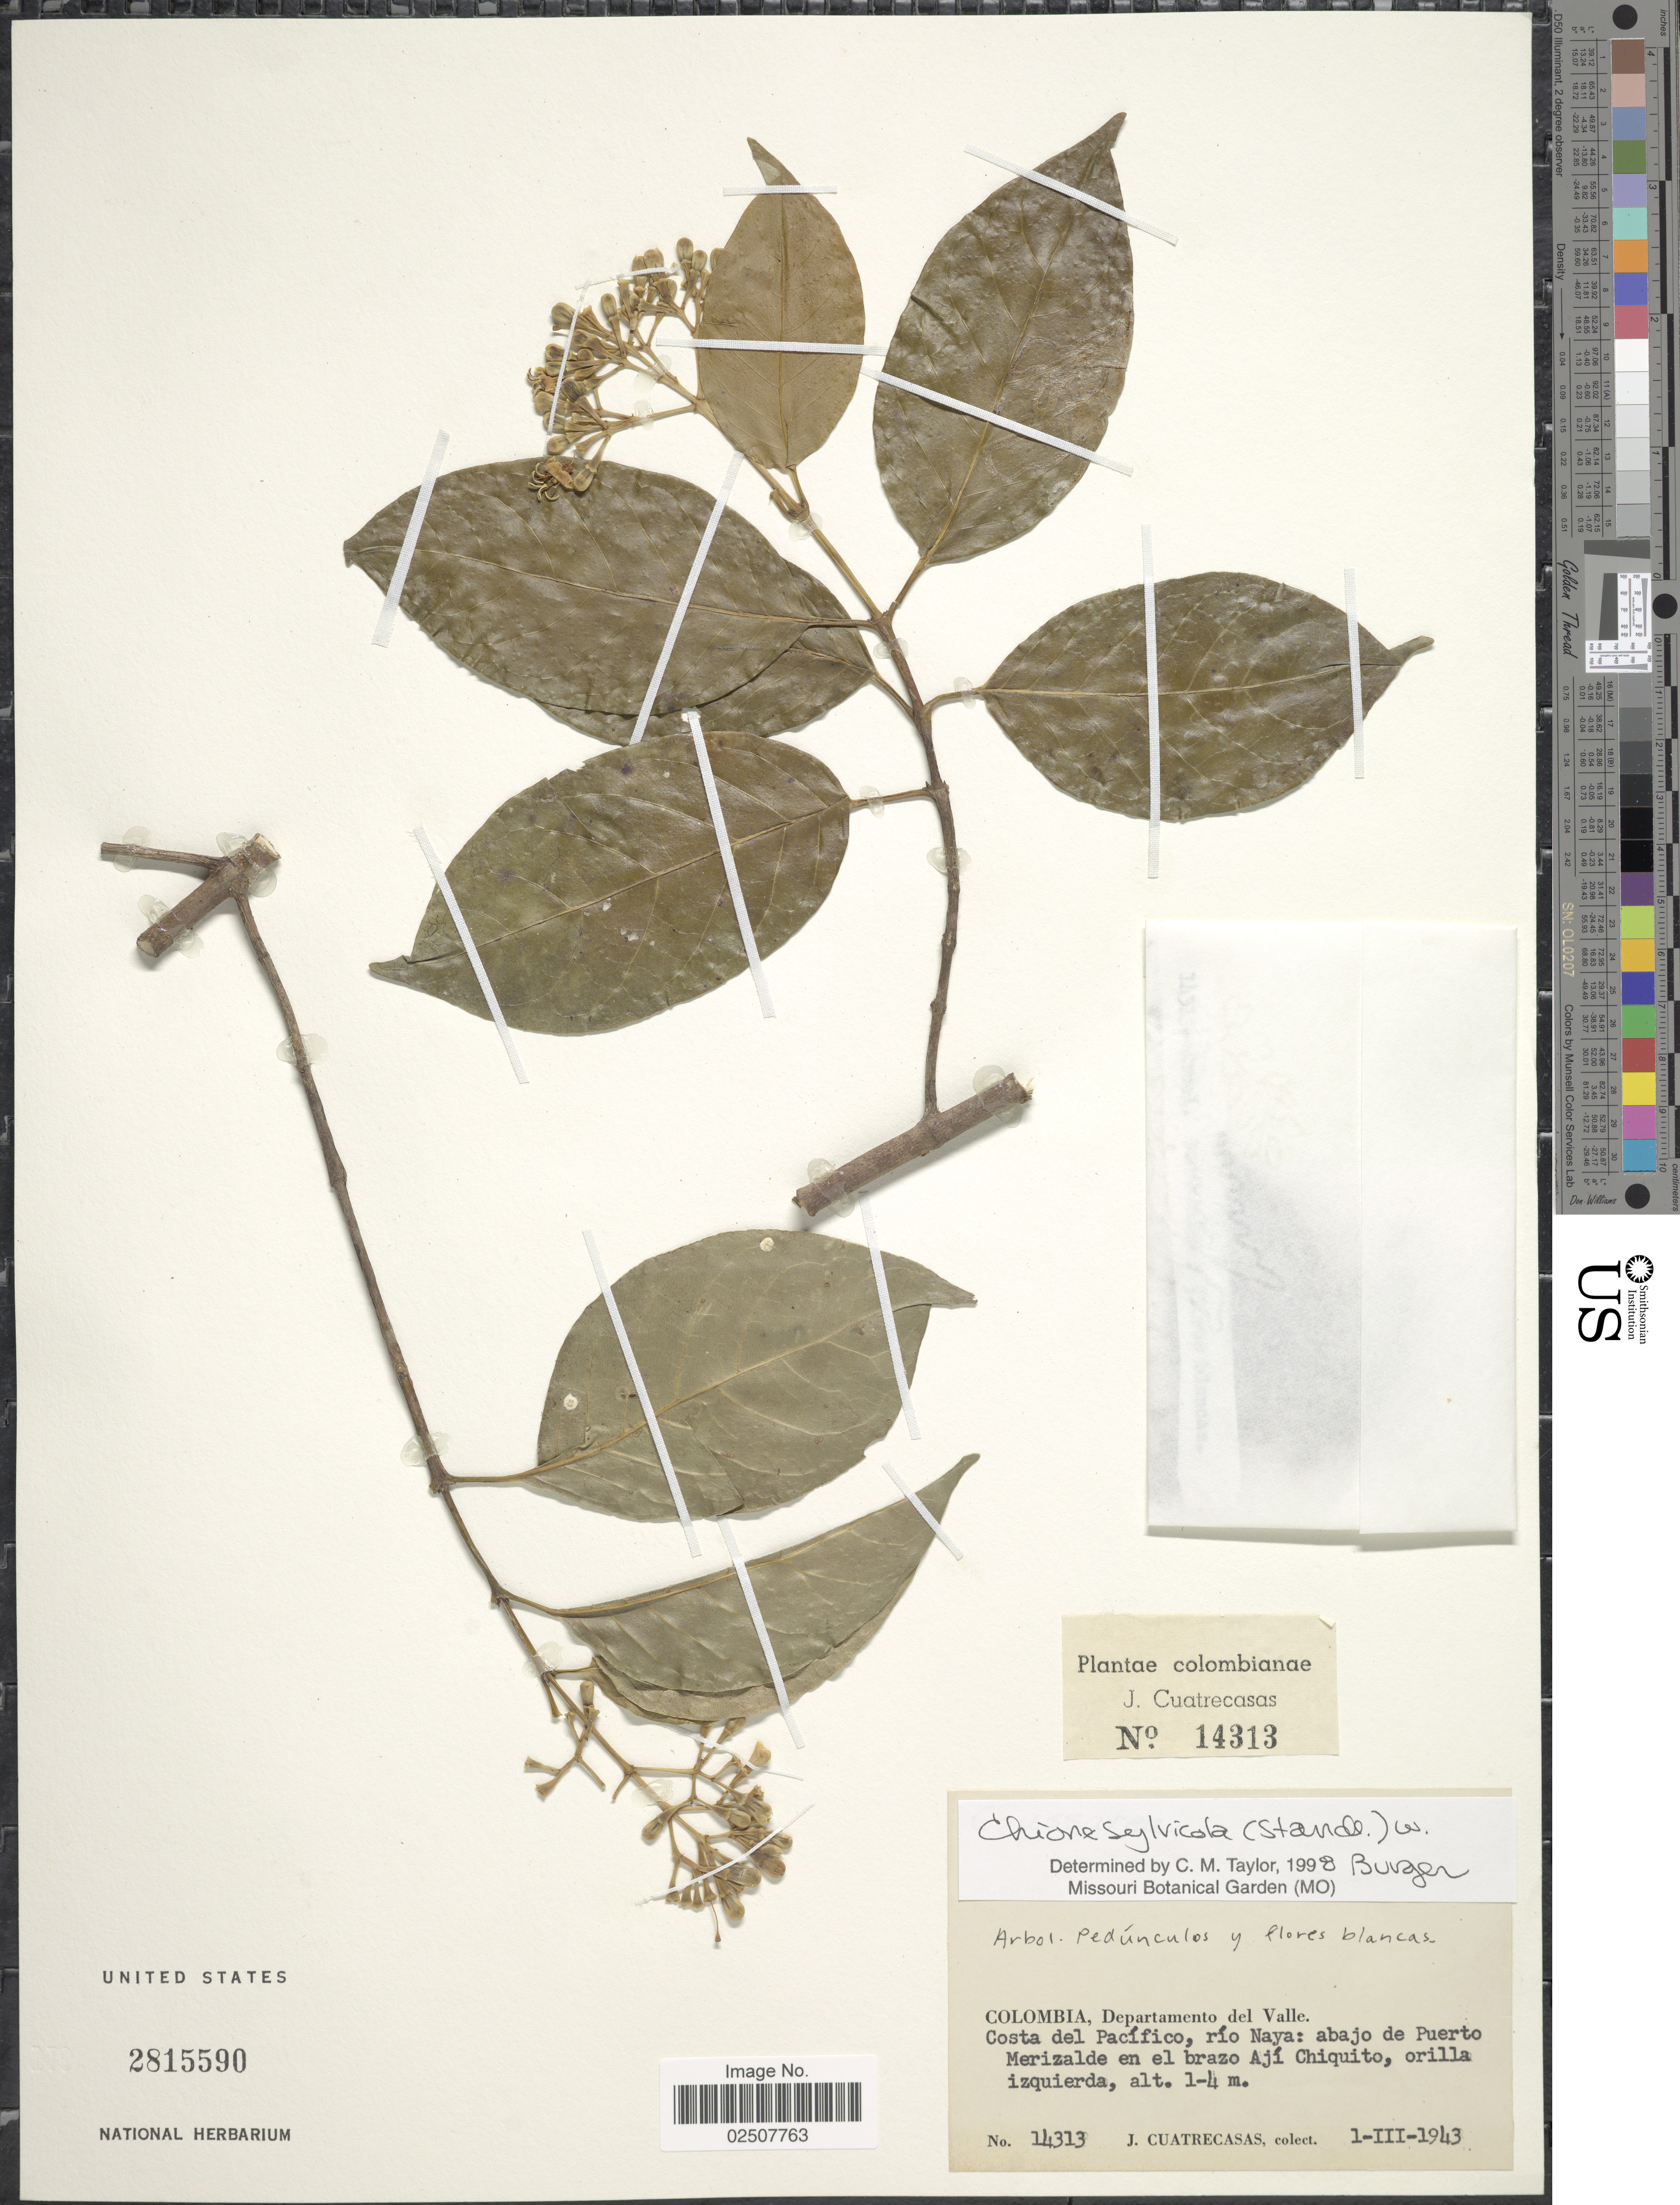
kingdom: Plantae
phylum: Tracheophyta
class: Magnoliopsida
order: Gentianales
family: Rubiaceae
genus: Chione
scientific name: Chione sylvicola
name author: (Standl.) W.C. Burger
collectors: J. Cuatrecasas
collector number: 14313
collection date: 1943-03-01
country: Colombia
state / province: Valle del Cauca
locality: Departamento del Valle, Costa del Pacíficio, río Naya: abajo de Puerto Merizalde en el brazo Ají Chiquito, orilla izquierda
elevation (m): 1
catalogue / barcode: US 2815590